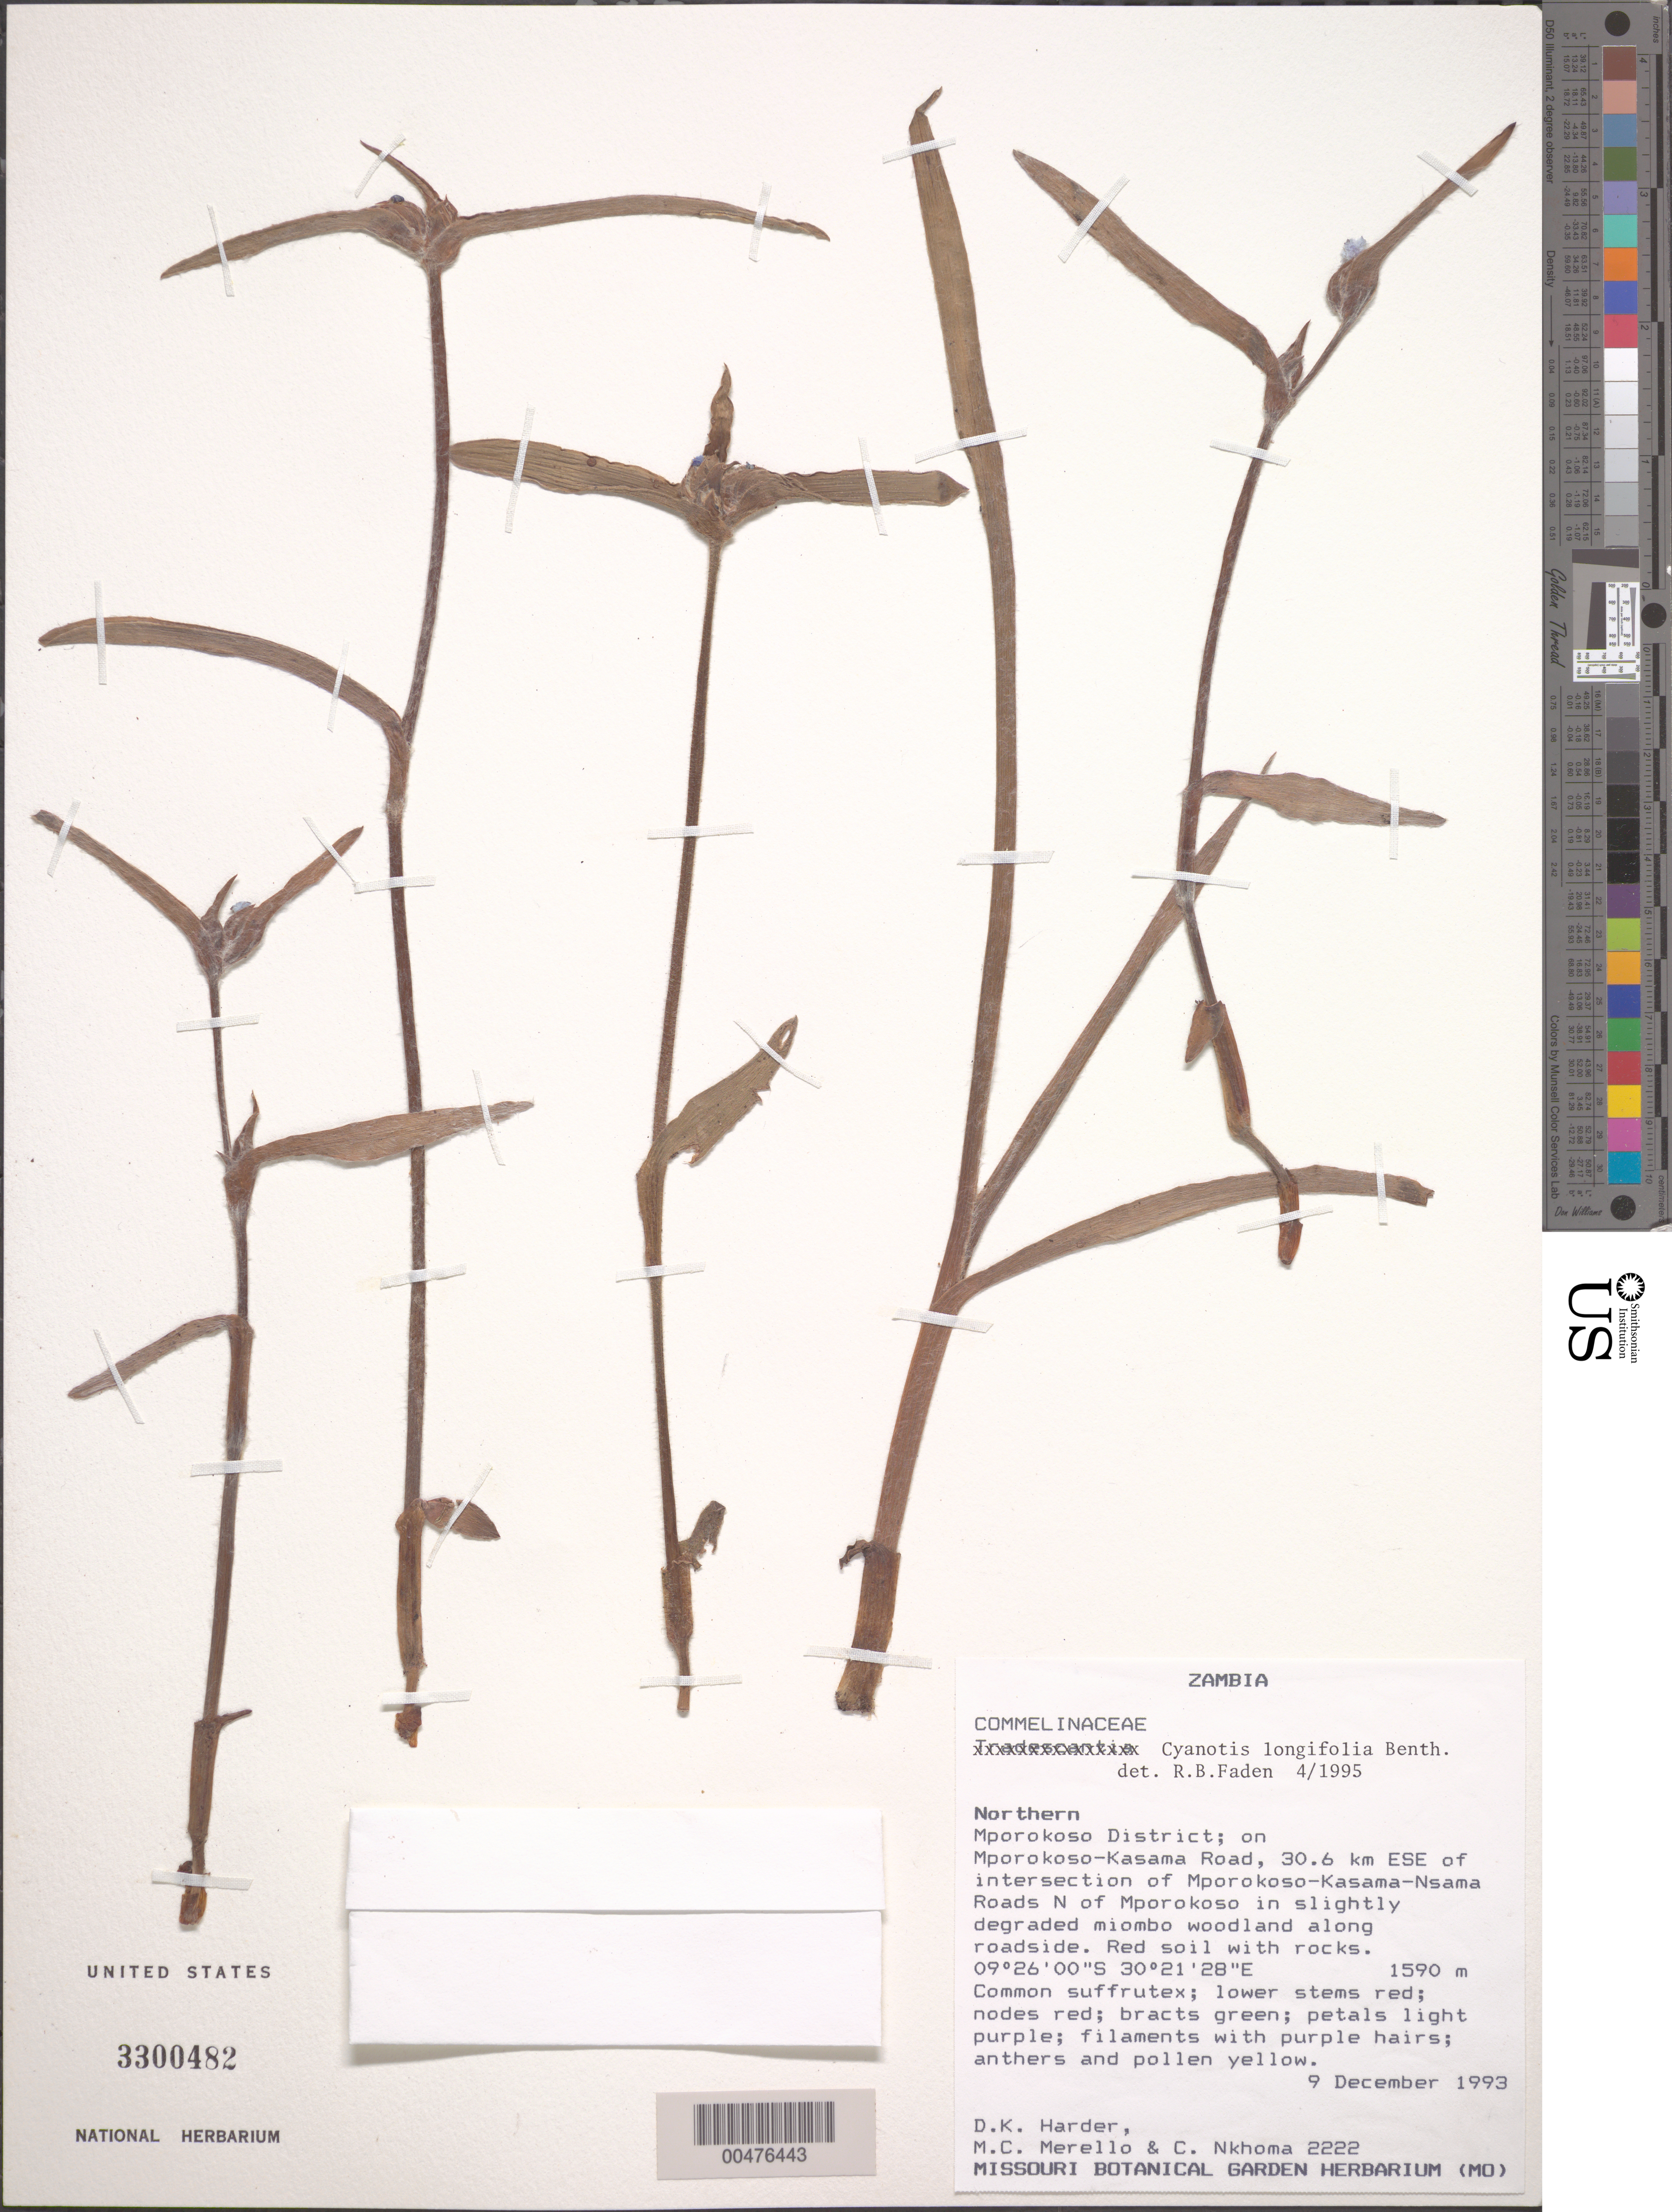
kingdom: Plantae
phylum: Tracheophyta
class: Liliopsida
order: Commelinales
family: Commelinaceae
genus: Cyanotis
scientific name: Cyanotis longifolia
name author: Benth.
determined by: Faden, Robert B., (US), Smithsonian Institution - National Museum of Natural History (UNITED STATES)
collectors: D. Harder, M. Merello & C. Nkhoma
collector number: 2222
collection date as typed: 09 Dec 1993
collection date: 1993-12-09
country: Zambia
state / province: Northern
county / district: Mporokoso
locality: Mporokoso-kasama road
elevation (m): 1590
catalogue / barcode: US 3300482